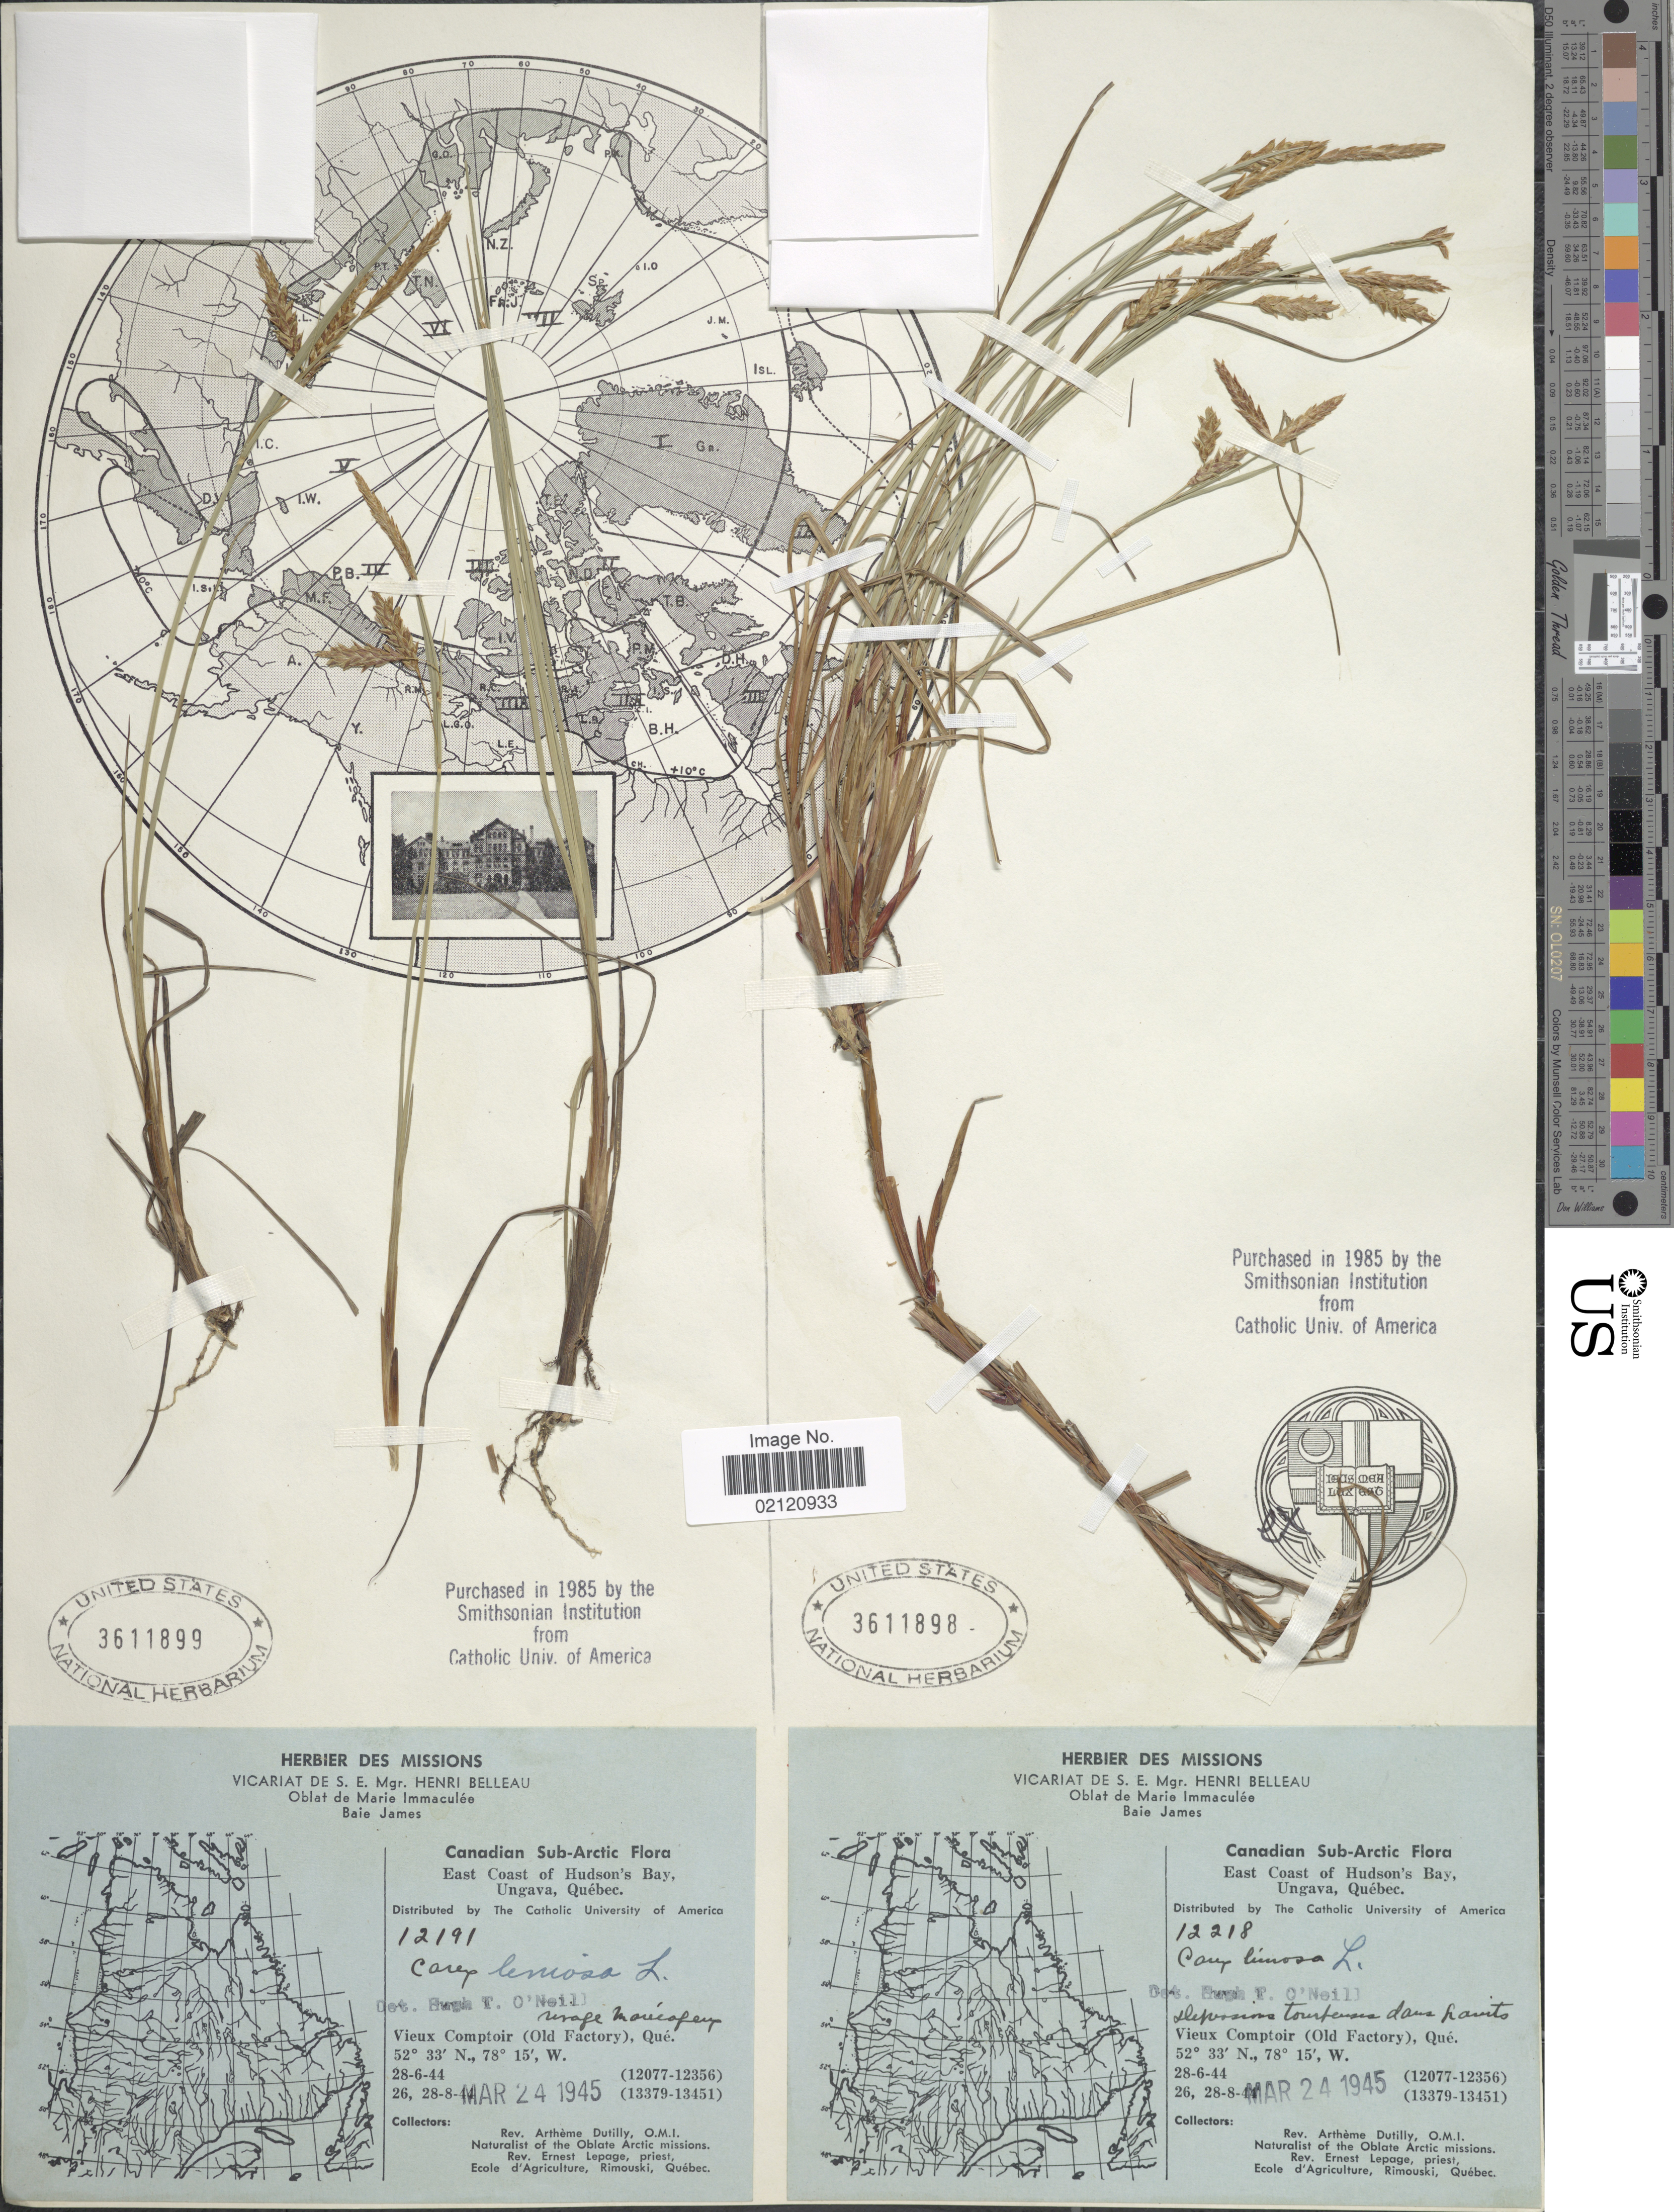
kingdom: Plantae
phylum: Tracheophyta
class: Liliopsida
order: Poales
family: Cyperaceae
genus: Carex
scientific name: Carex limosa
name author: L.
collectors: A. Dutilly & E. Lepage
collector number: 12191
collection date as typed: Transcribed d/m/y: 28/6/44 to 26/8/44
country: Canada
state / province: Quebec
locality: Canadian Sub-Arctic, East Coast of Hudson's Bay, Ungava, Vieux Comptoir (Old Factory), Que.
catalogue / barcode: US 3611899